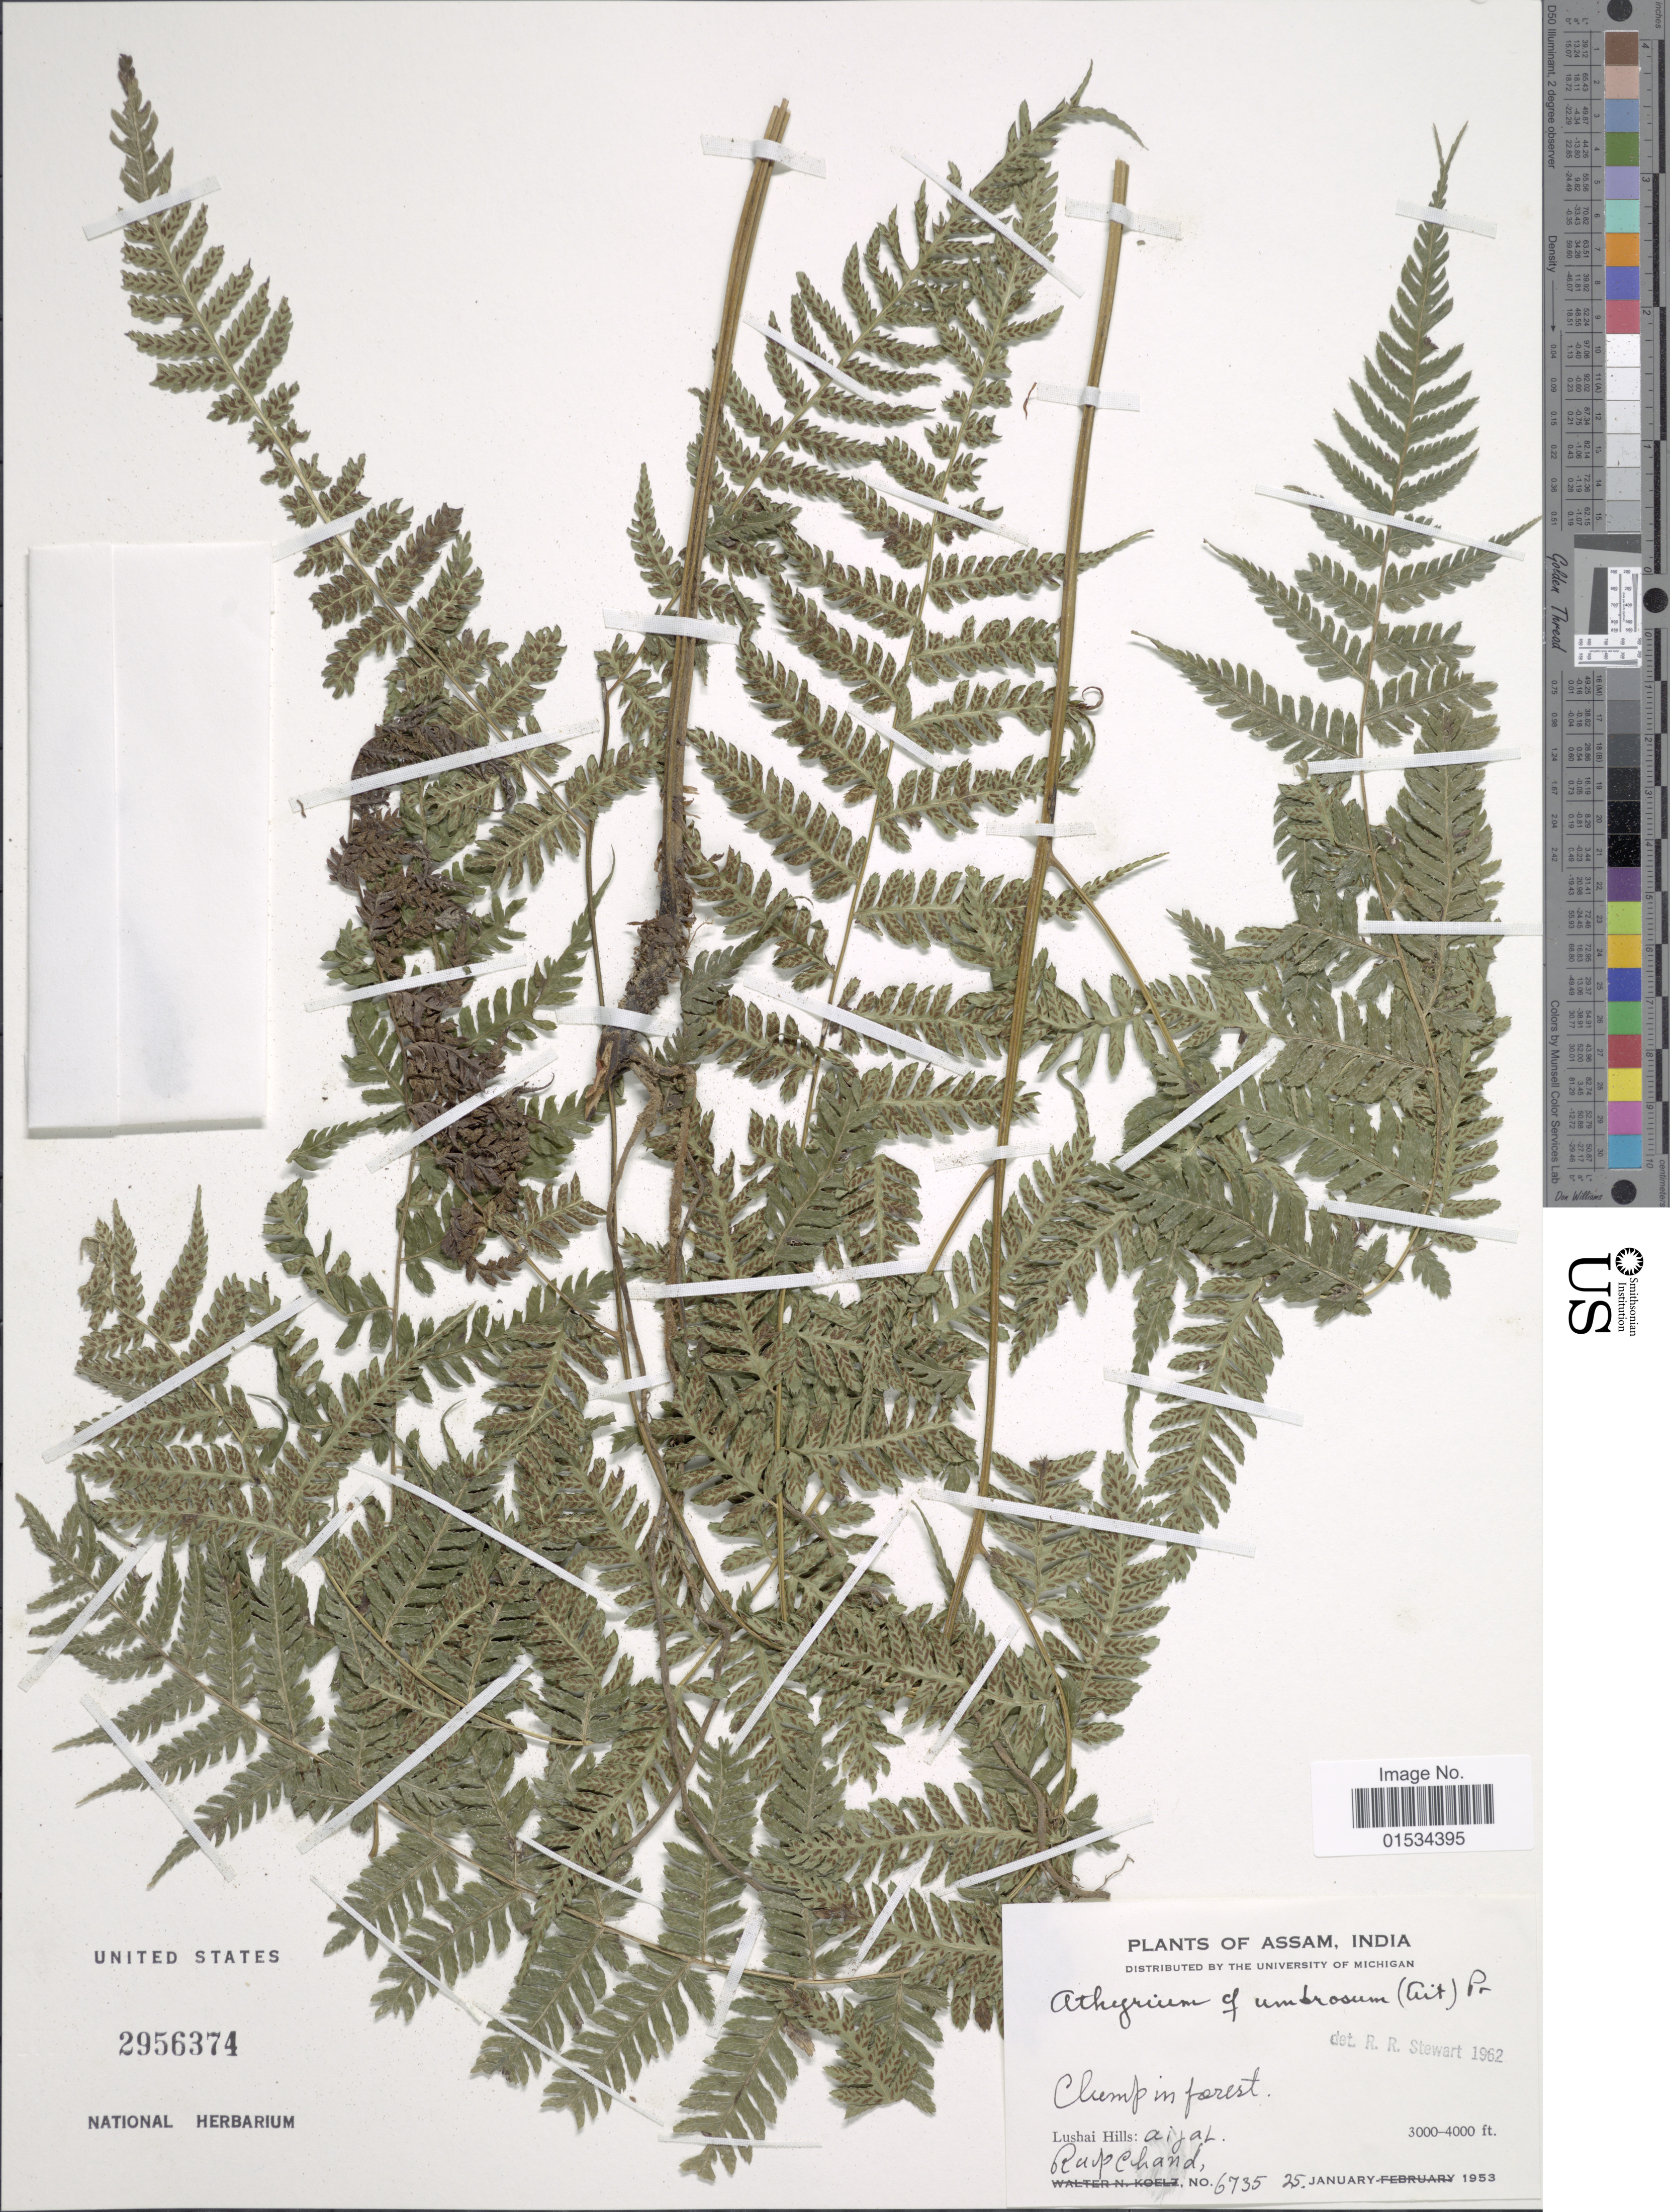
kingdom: Plantae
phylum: Tracheophyta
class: Polypodiopsida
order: Polypodiales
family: Athyriaceae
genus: Diplazium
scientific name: Diplazium umbrosum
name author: Willd.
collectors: R. Chand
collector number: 6735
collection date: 1953-01-25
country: India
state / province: Mizoram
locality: Assam, Lushai Hills: Aijal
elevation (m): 914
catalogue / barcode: US 2956374